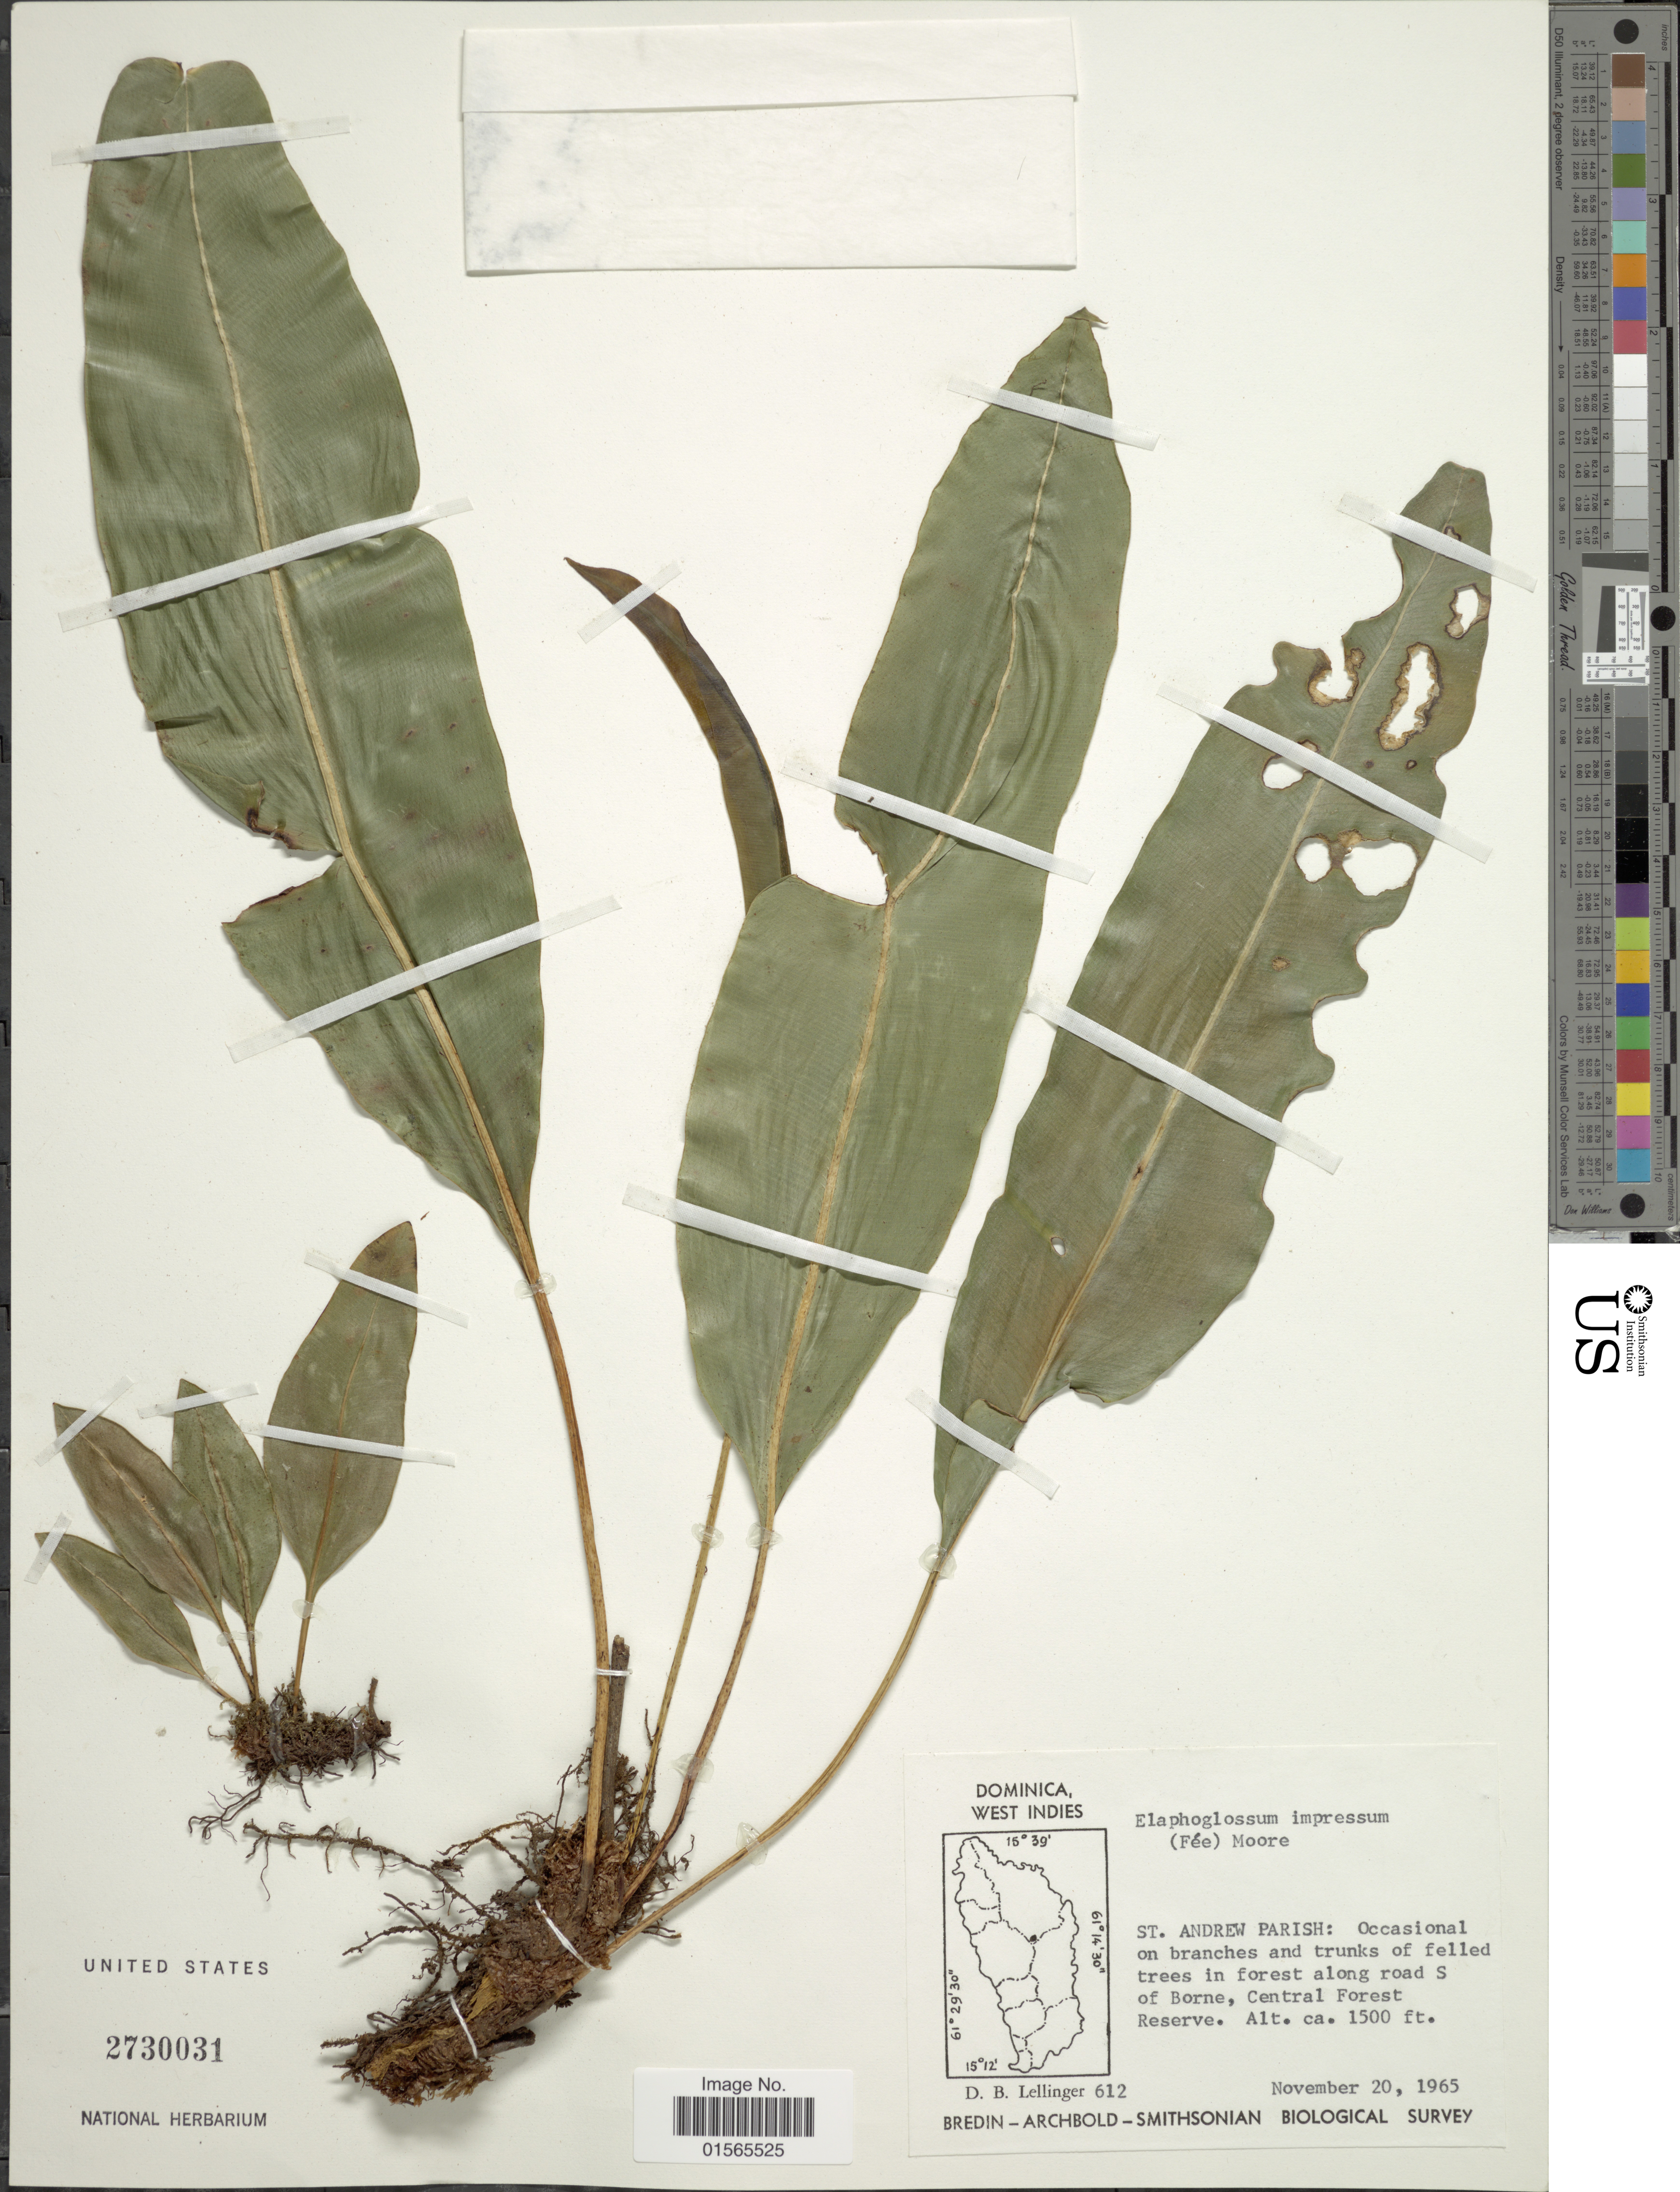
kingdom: Plantae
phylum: Tracheophyta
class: Polypodiopsida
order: Polypodiales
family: Dryopteridaceae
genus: Elaphoglossum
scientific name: Elaphoglossum impressum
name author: (Fée) T. Moore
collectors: D. B. Lellinger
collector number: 612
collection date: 1965-11-20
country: Dominica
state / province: St. Andrew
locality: Occasional on branches and trunks of felied trees in forest along road S of Brne, Central Forest Reserve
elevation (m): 457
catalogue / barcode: US 2730031